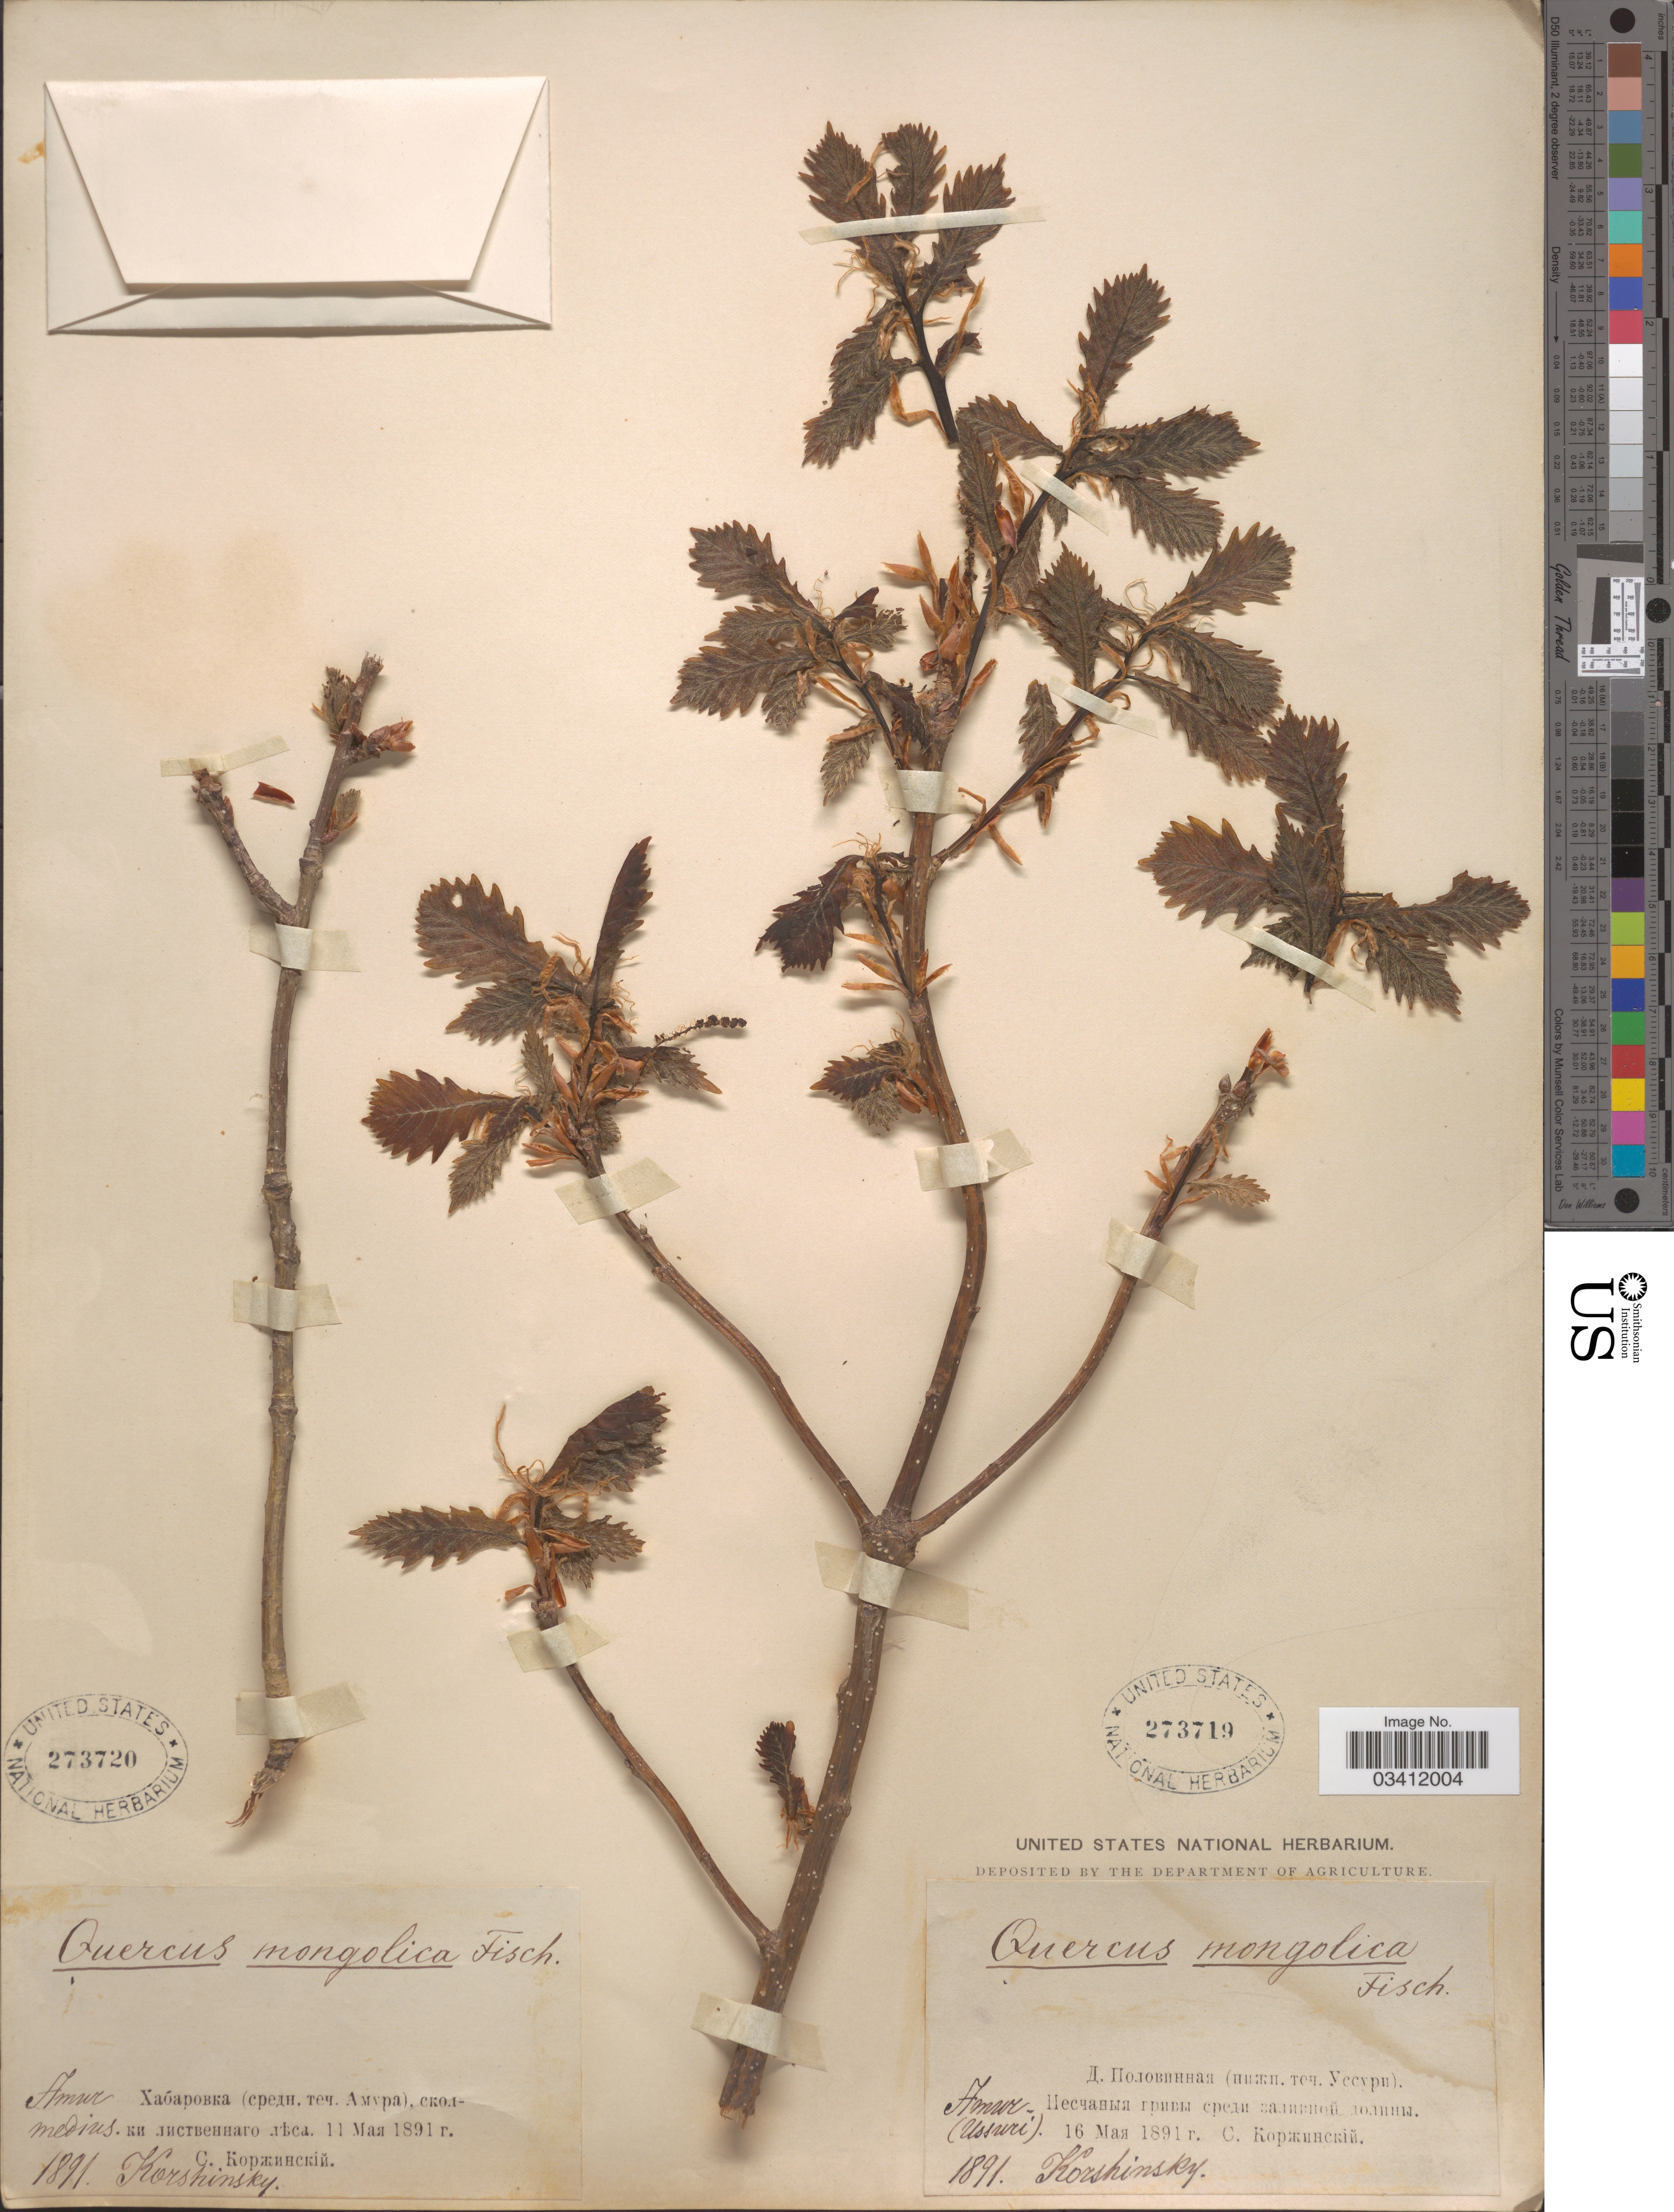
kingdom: Plantae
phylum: Tracheophyta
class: Magnoliopsida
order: Fagales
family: Fagaceae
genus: Quercus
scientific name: Quercus mongolica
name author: Fisch. ex Ledeb.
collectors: Korshinsky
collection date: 1891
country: Russian Federation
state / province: Amur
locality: Amur (Ussuri).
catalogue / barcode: US 273719